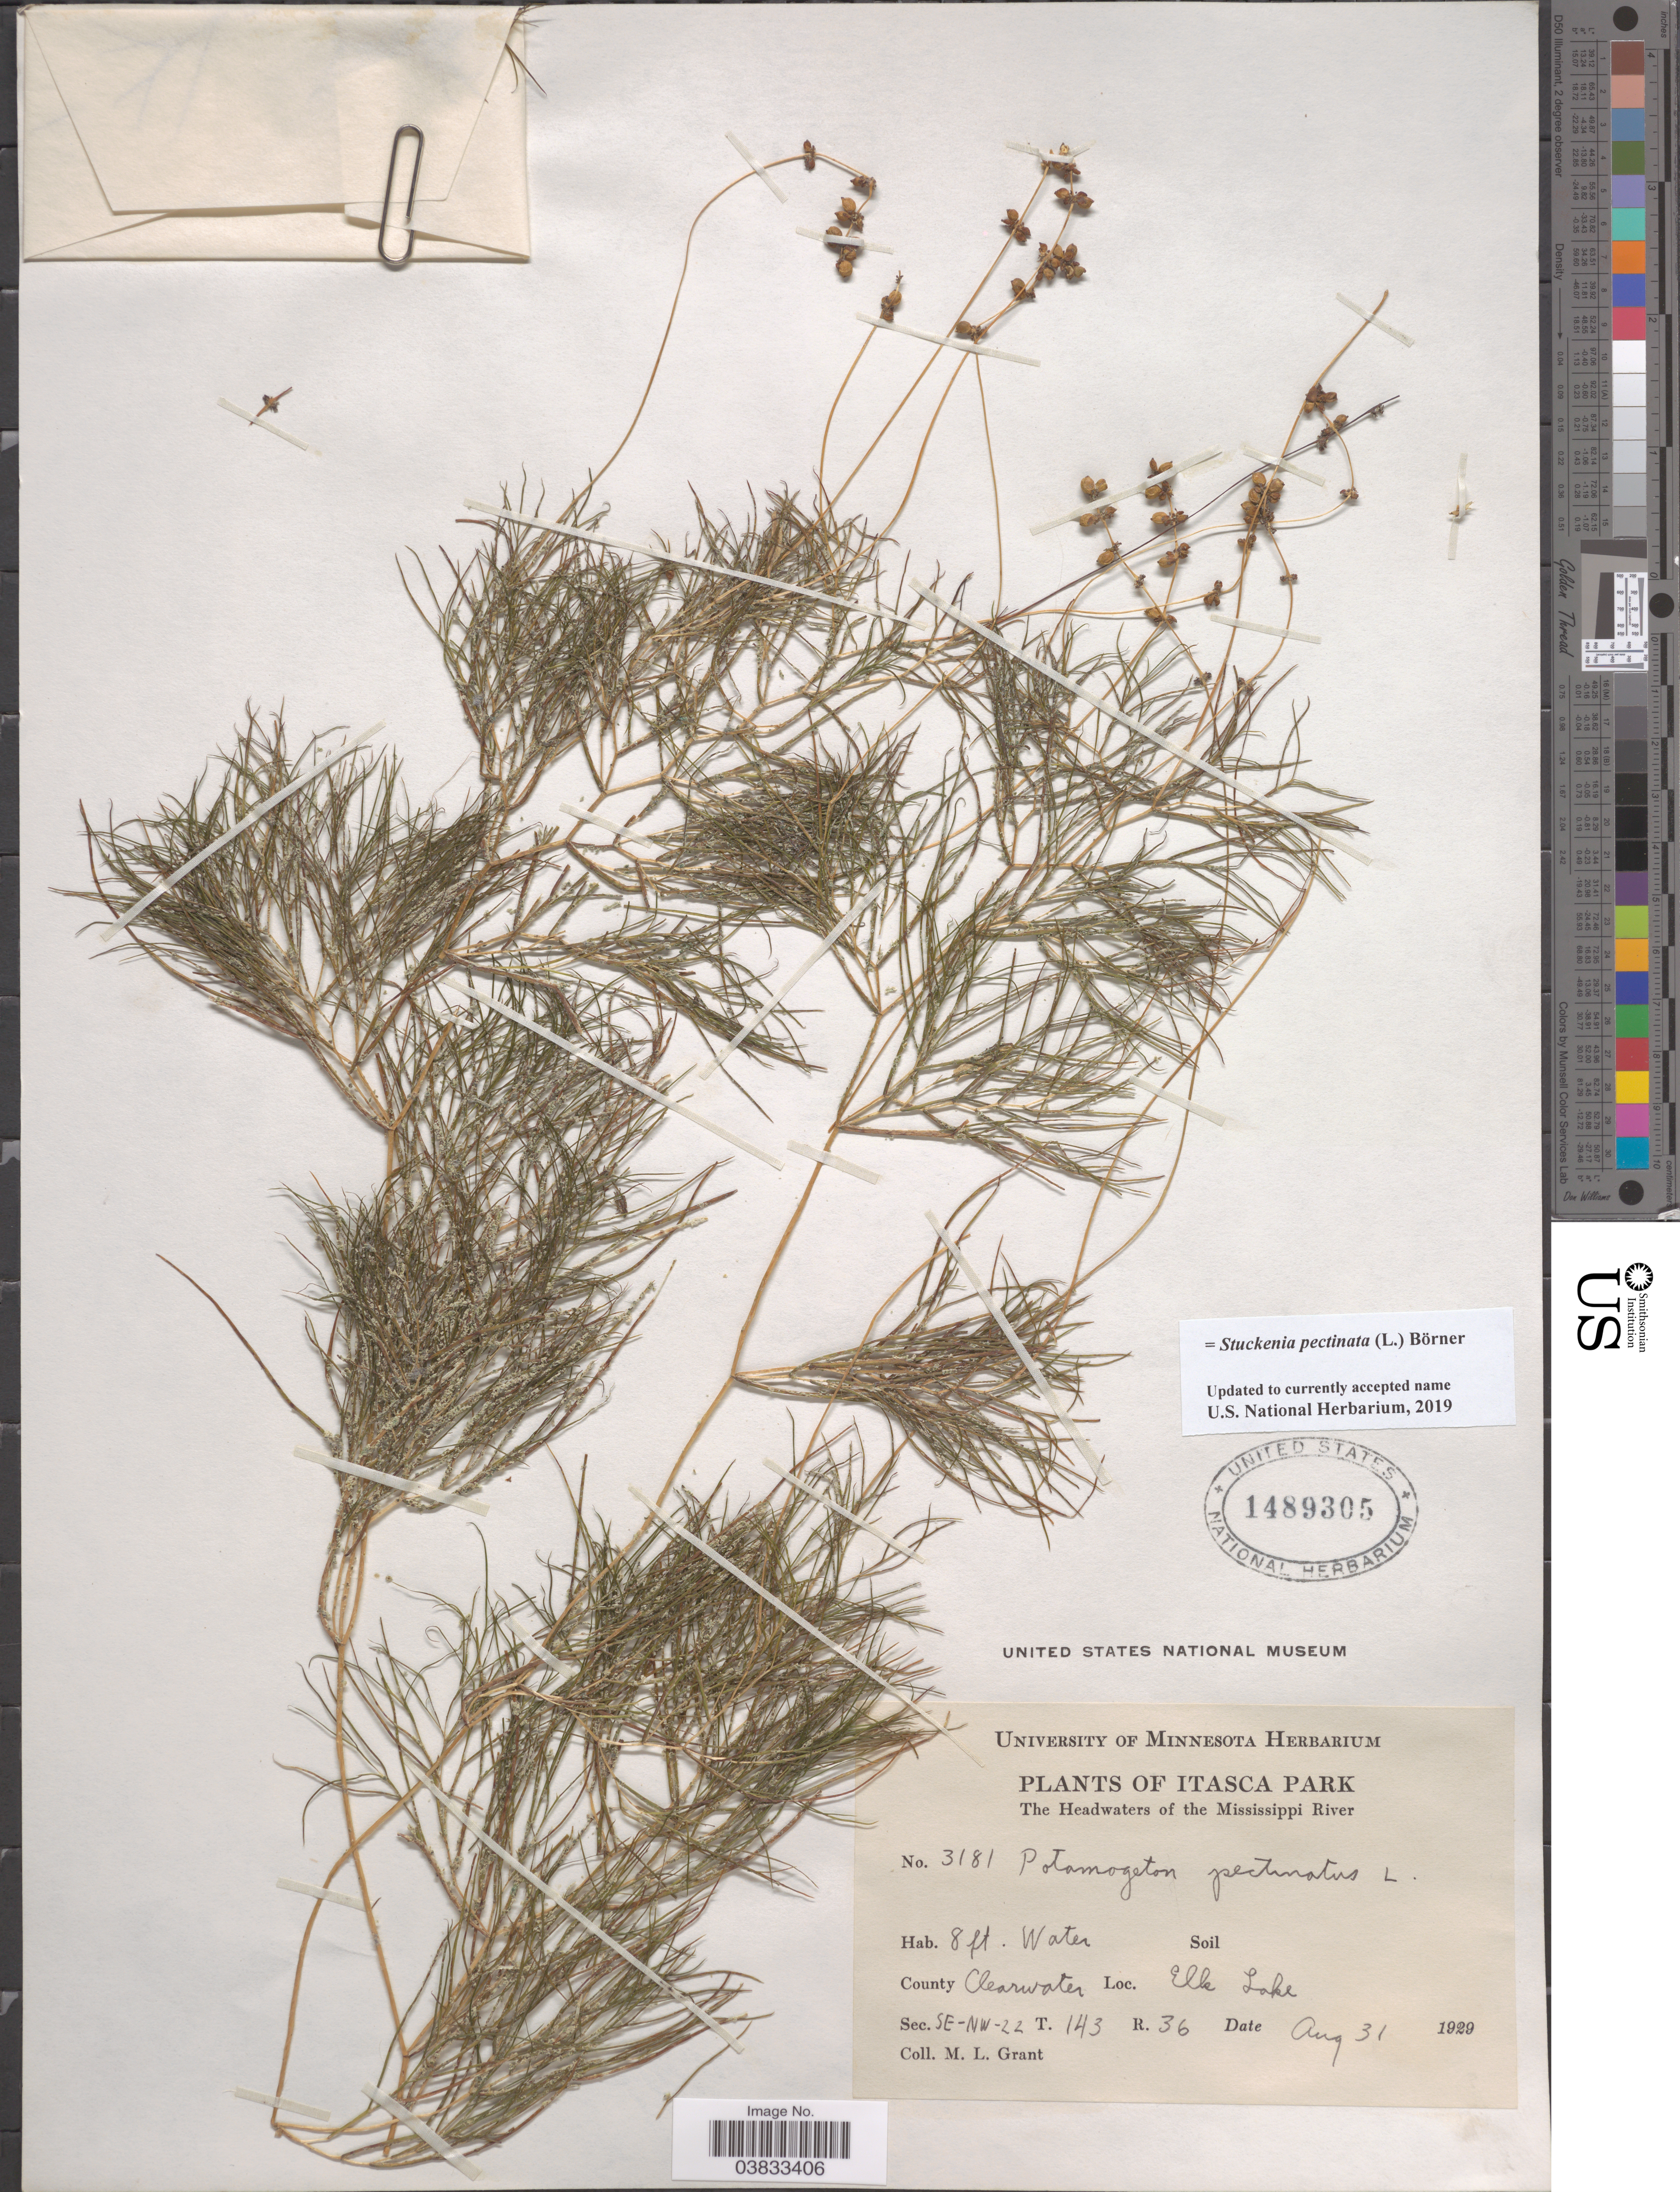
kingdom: Plantae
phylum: Tracheophyta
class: Liliopsida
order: Alismatales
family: Potamogetonaceae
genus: Stuckenia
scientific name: Stuckenia pectinata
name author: (L.) Börner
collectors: M. L. Grant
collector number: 3181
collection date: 1929-08-31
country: United States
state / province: Minnesota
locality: Itasca Park. The Headwaters of the Mississippi River. County Clearwater. Elk Lake. Sec. SE-NW-22 T. 143 R.36.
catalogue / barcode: US 1489305